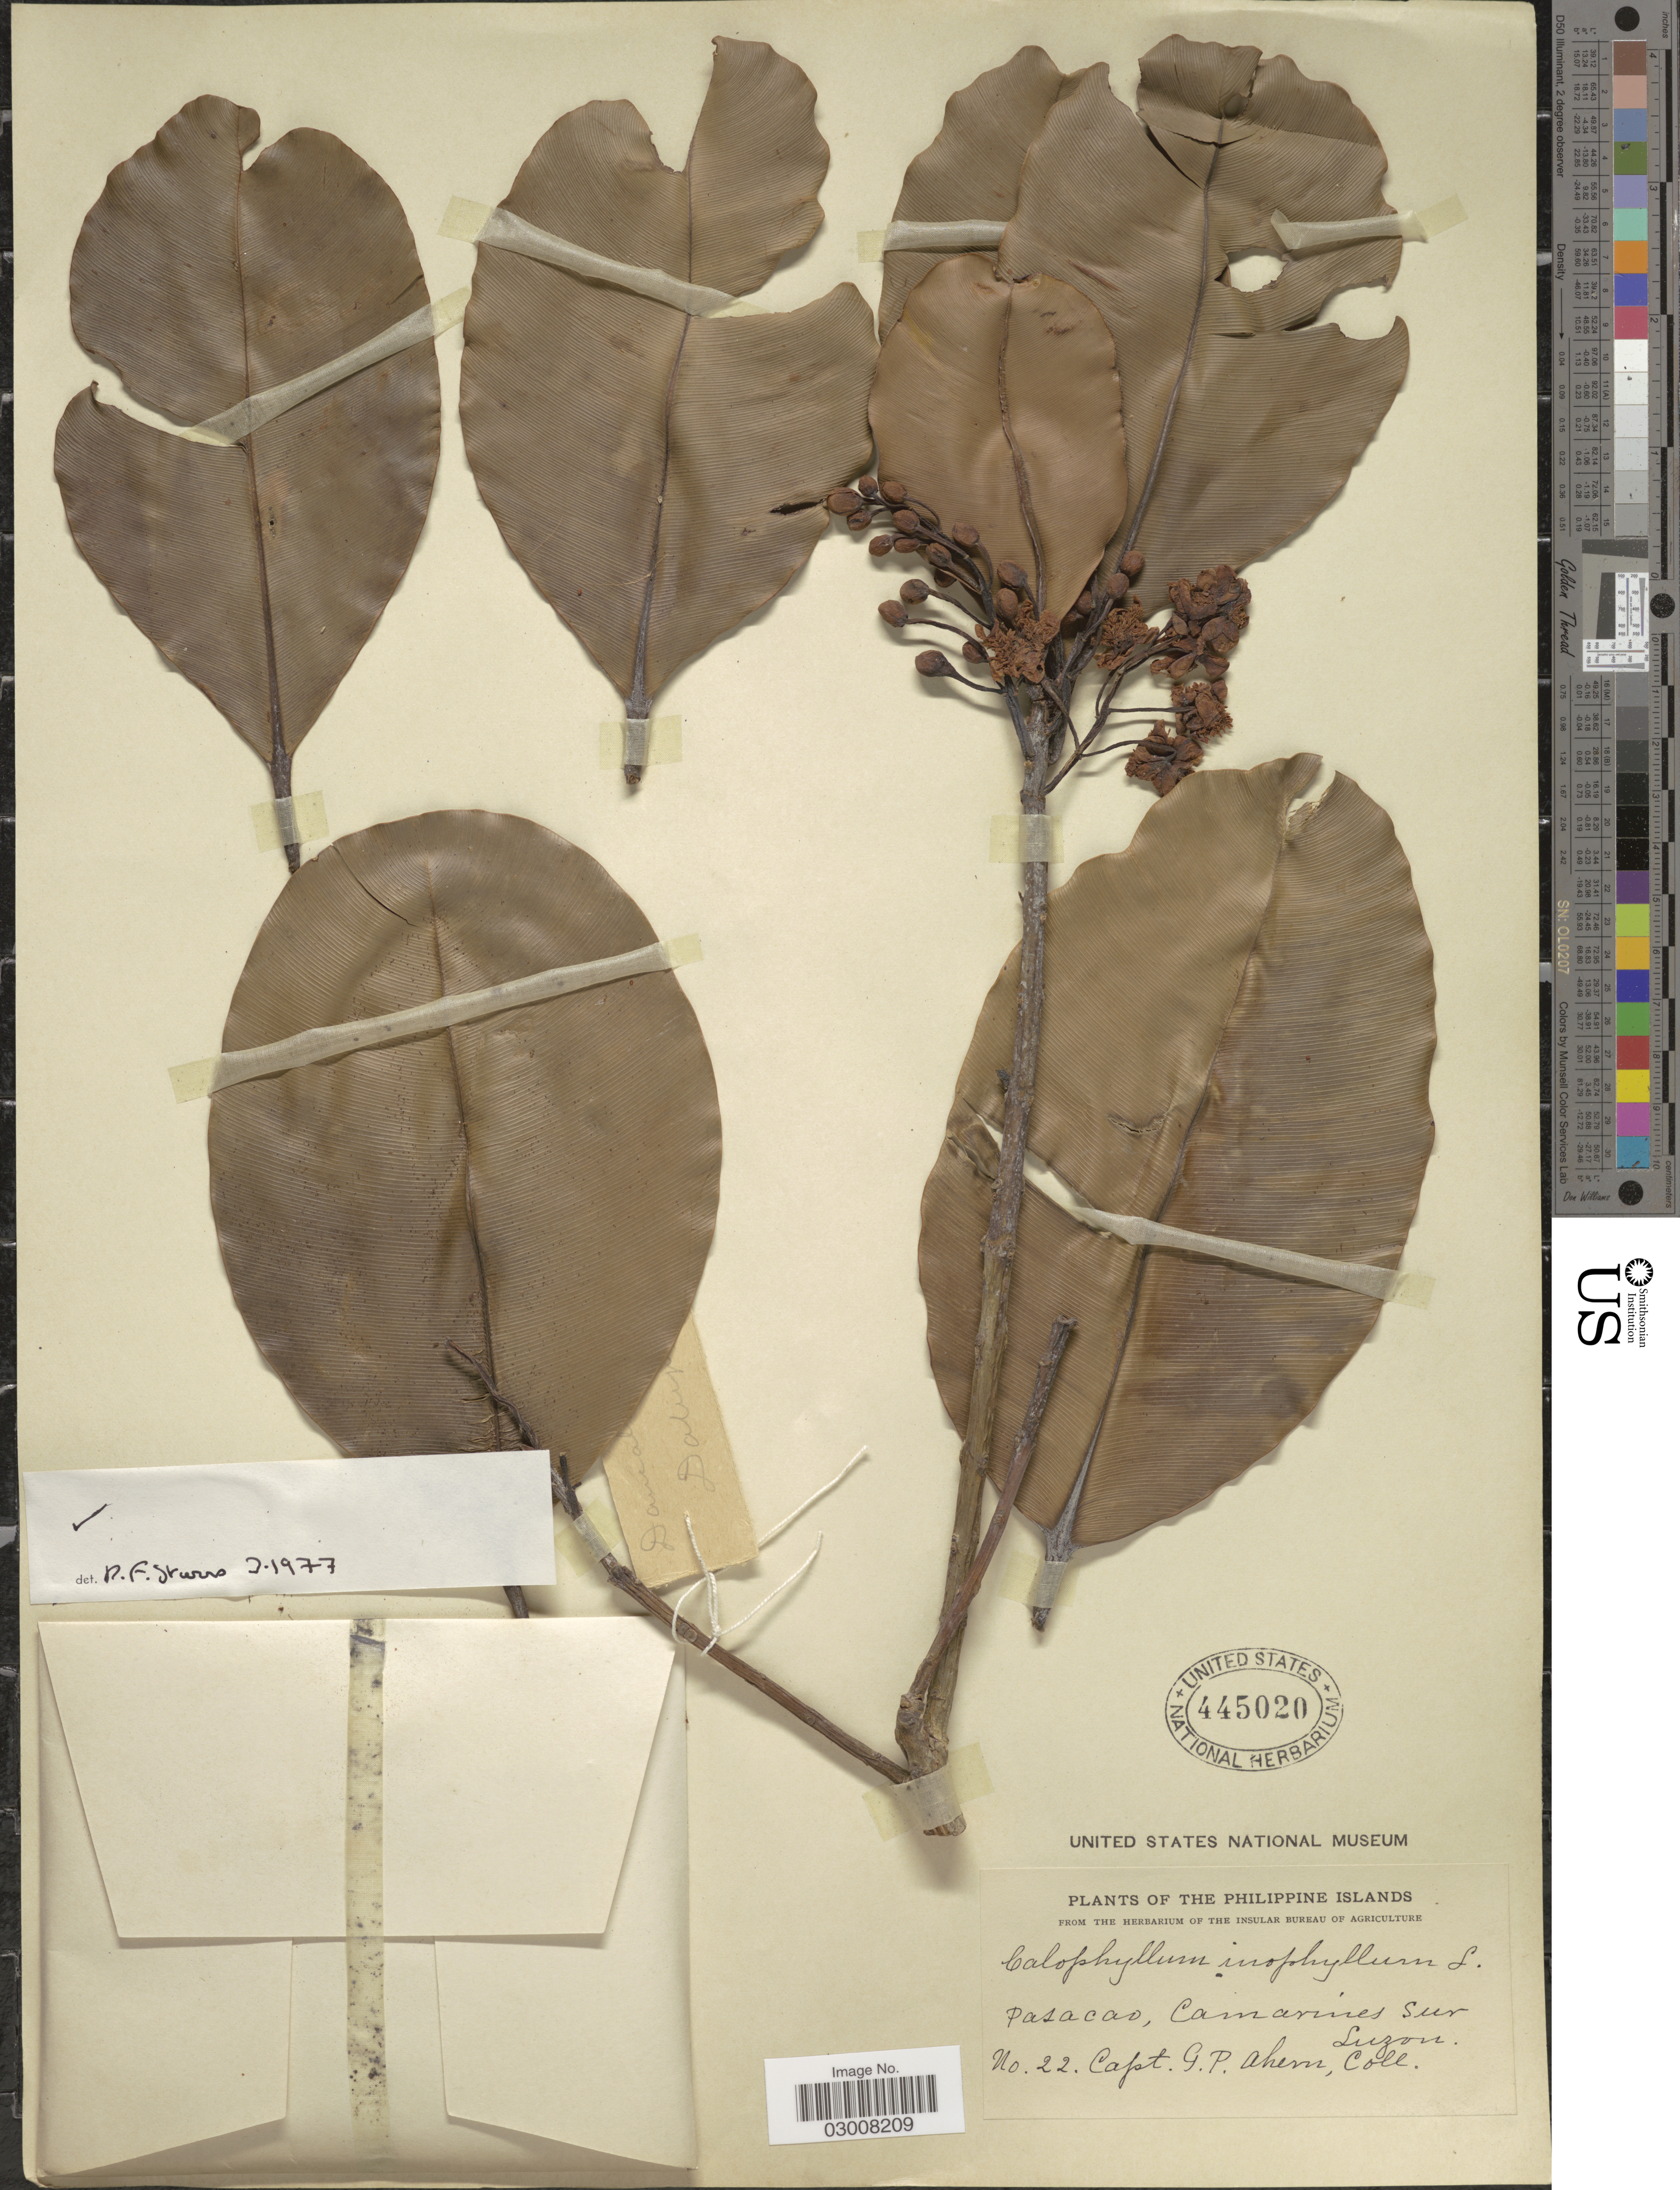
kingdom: Plantae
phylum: Tracheophyta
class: Magnoliopsida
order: Malpighiales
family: Calophyllaceae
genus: Calophyllum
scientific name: Calophyllum inophyllum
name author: L.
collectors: G. Ahem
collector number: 22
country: Philippines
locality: Pasacao, Camarines Sur, Luzon.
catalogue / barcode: US 445020